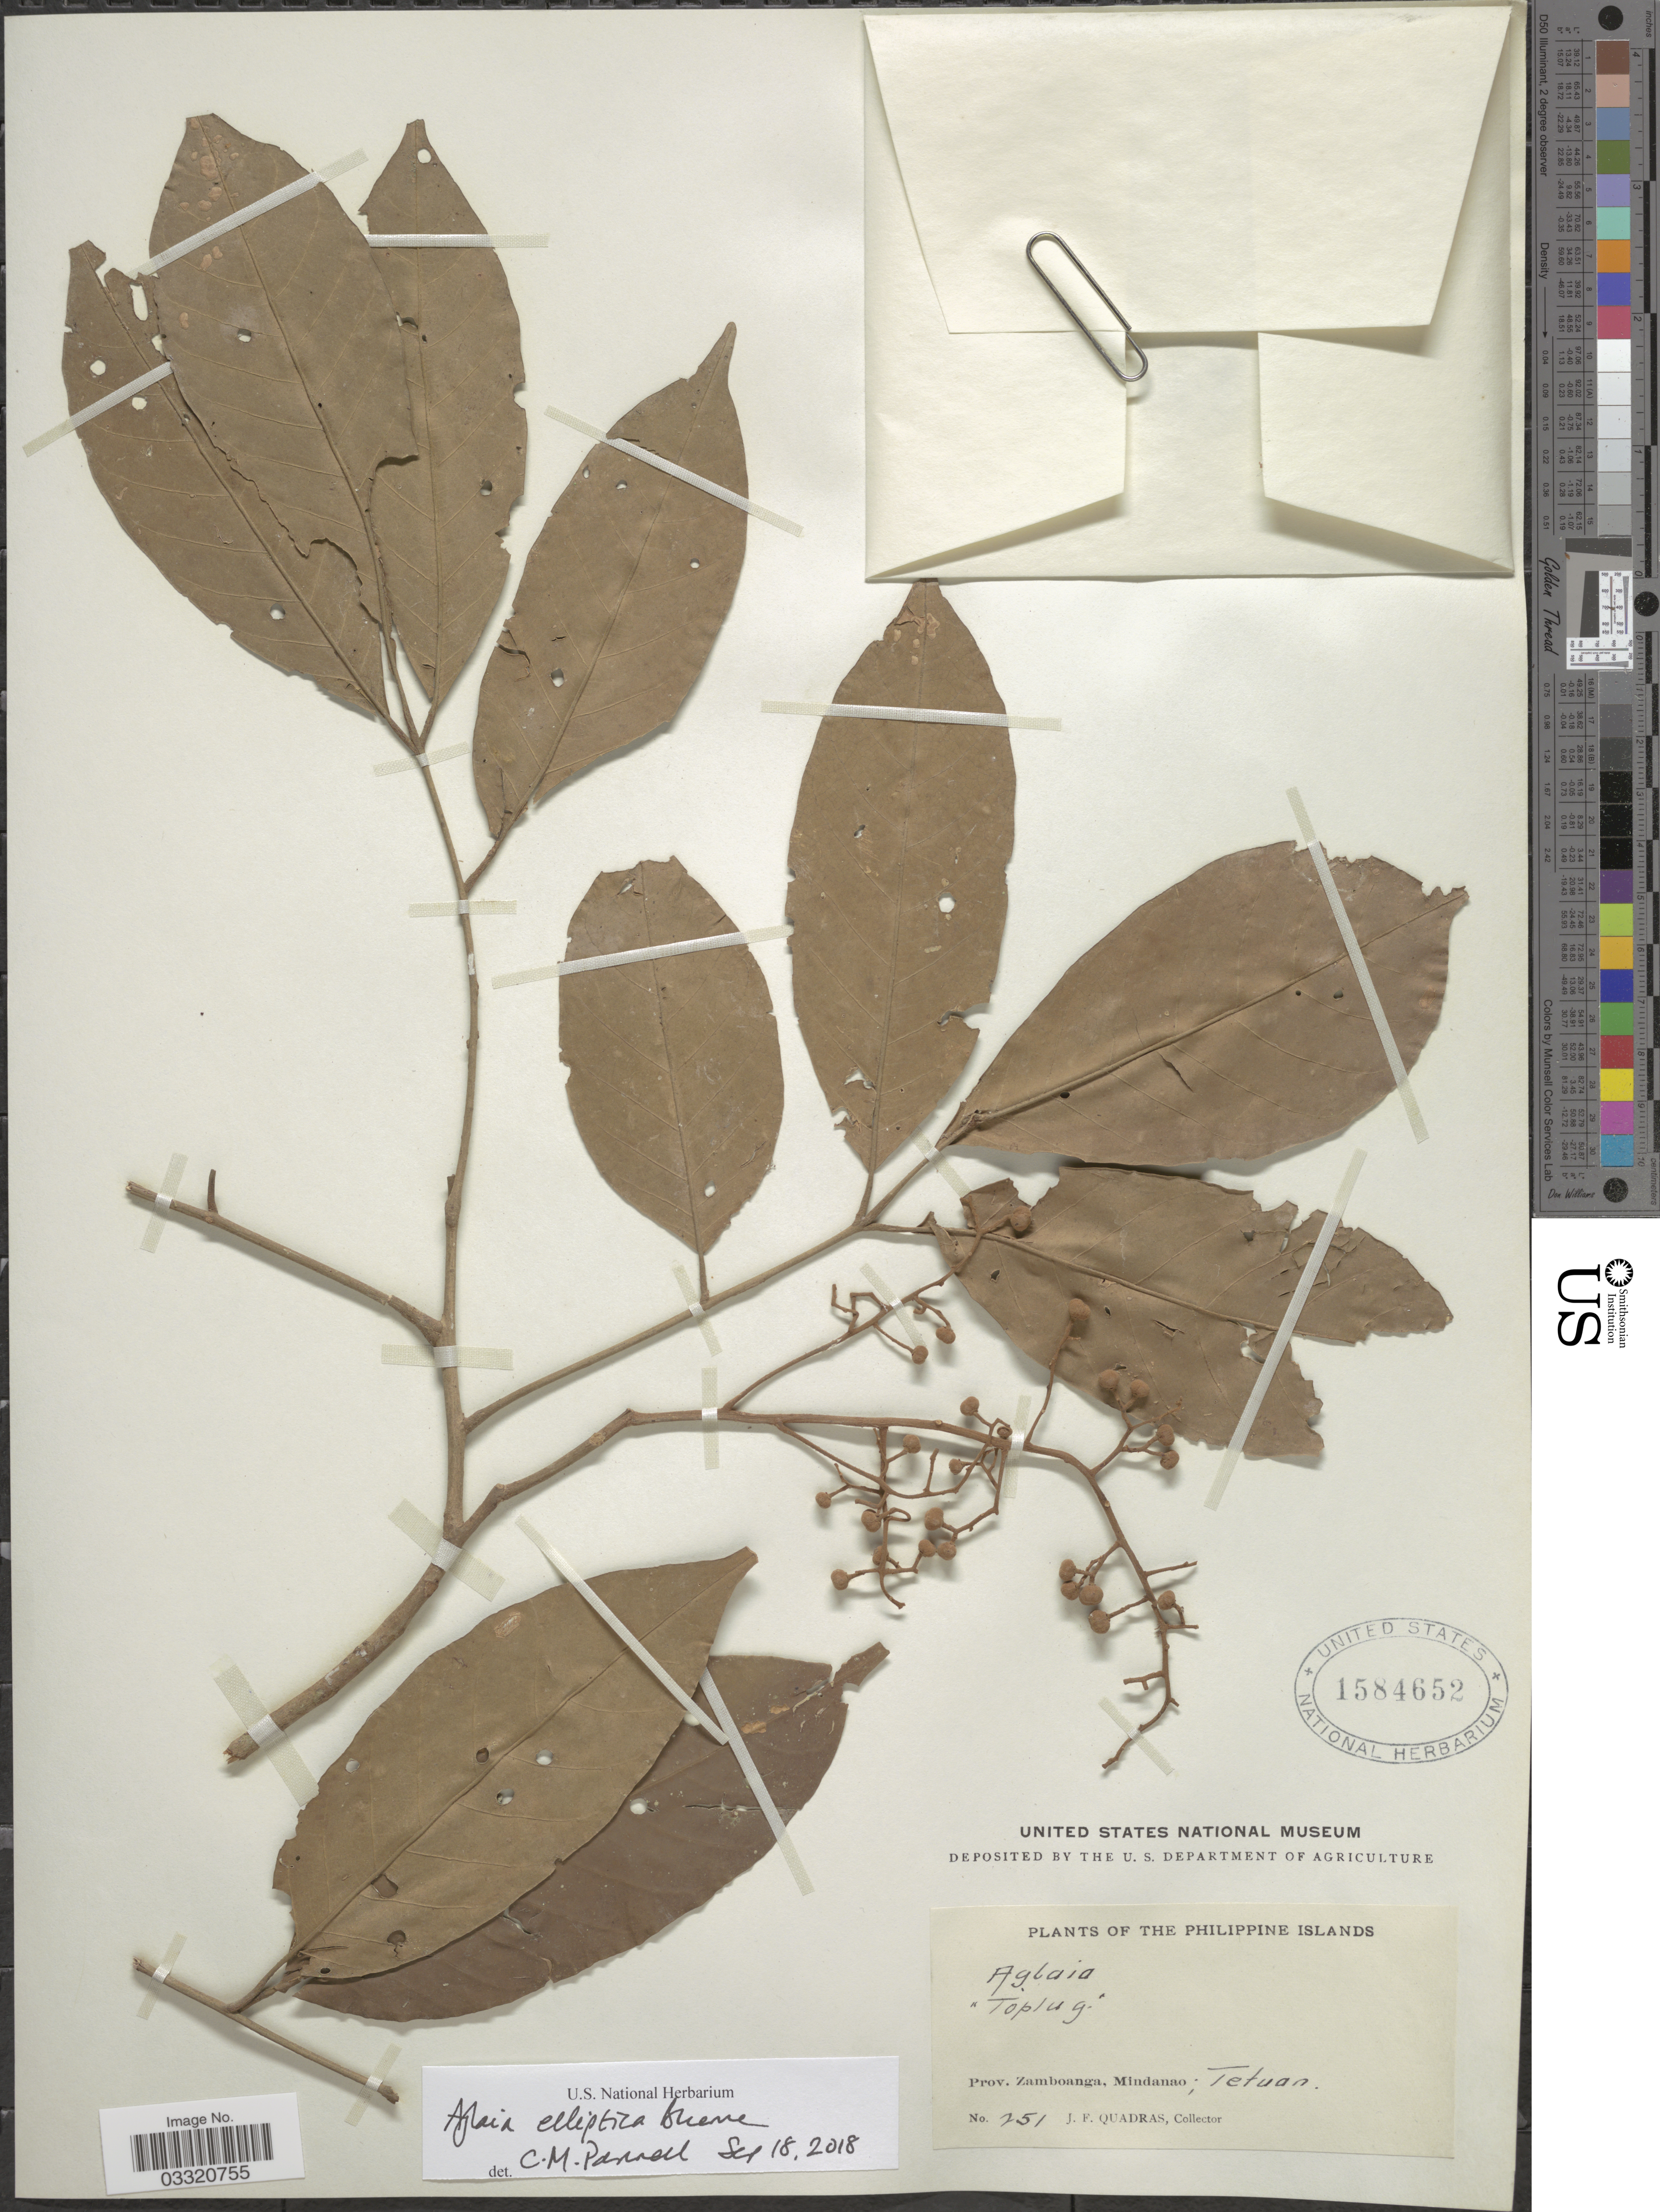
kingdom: Plantae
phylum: Tracheophyta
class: Magnoliopsida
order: Sapindales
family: Meliaceae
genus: Aglaia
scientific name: Aglaia elliptica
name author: Blume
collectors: J. Quadras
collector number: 251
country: Philippines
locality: Prov. Zamboanga, Mindanao; Tetuan.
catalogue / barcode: US 1584652